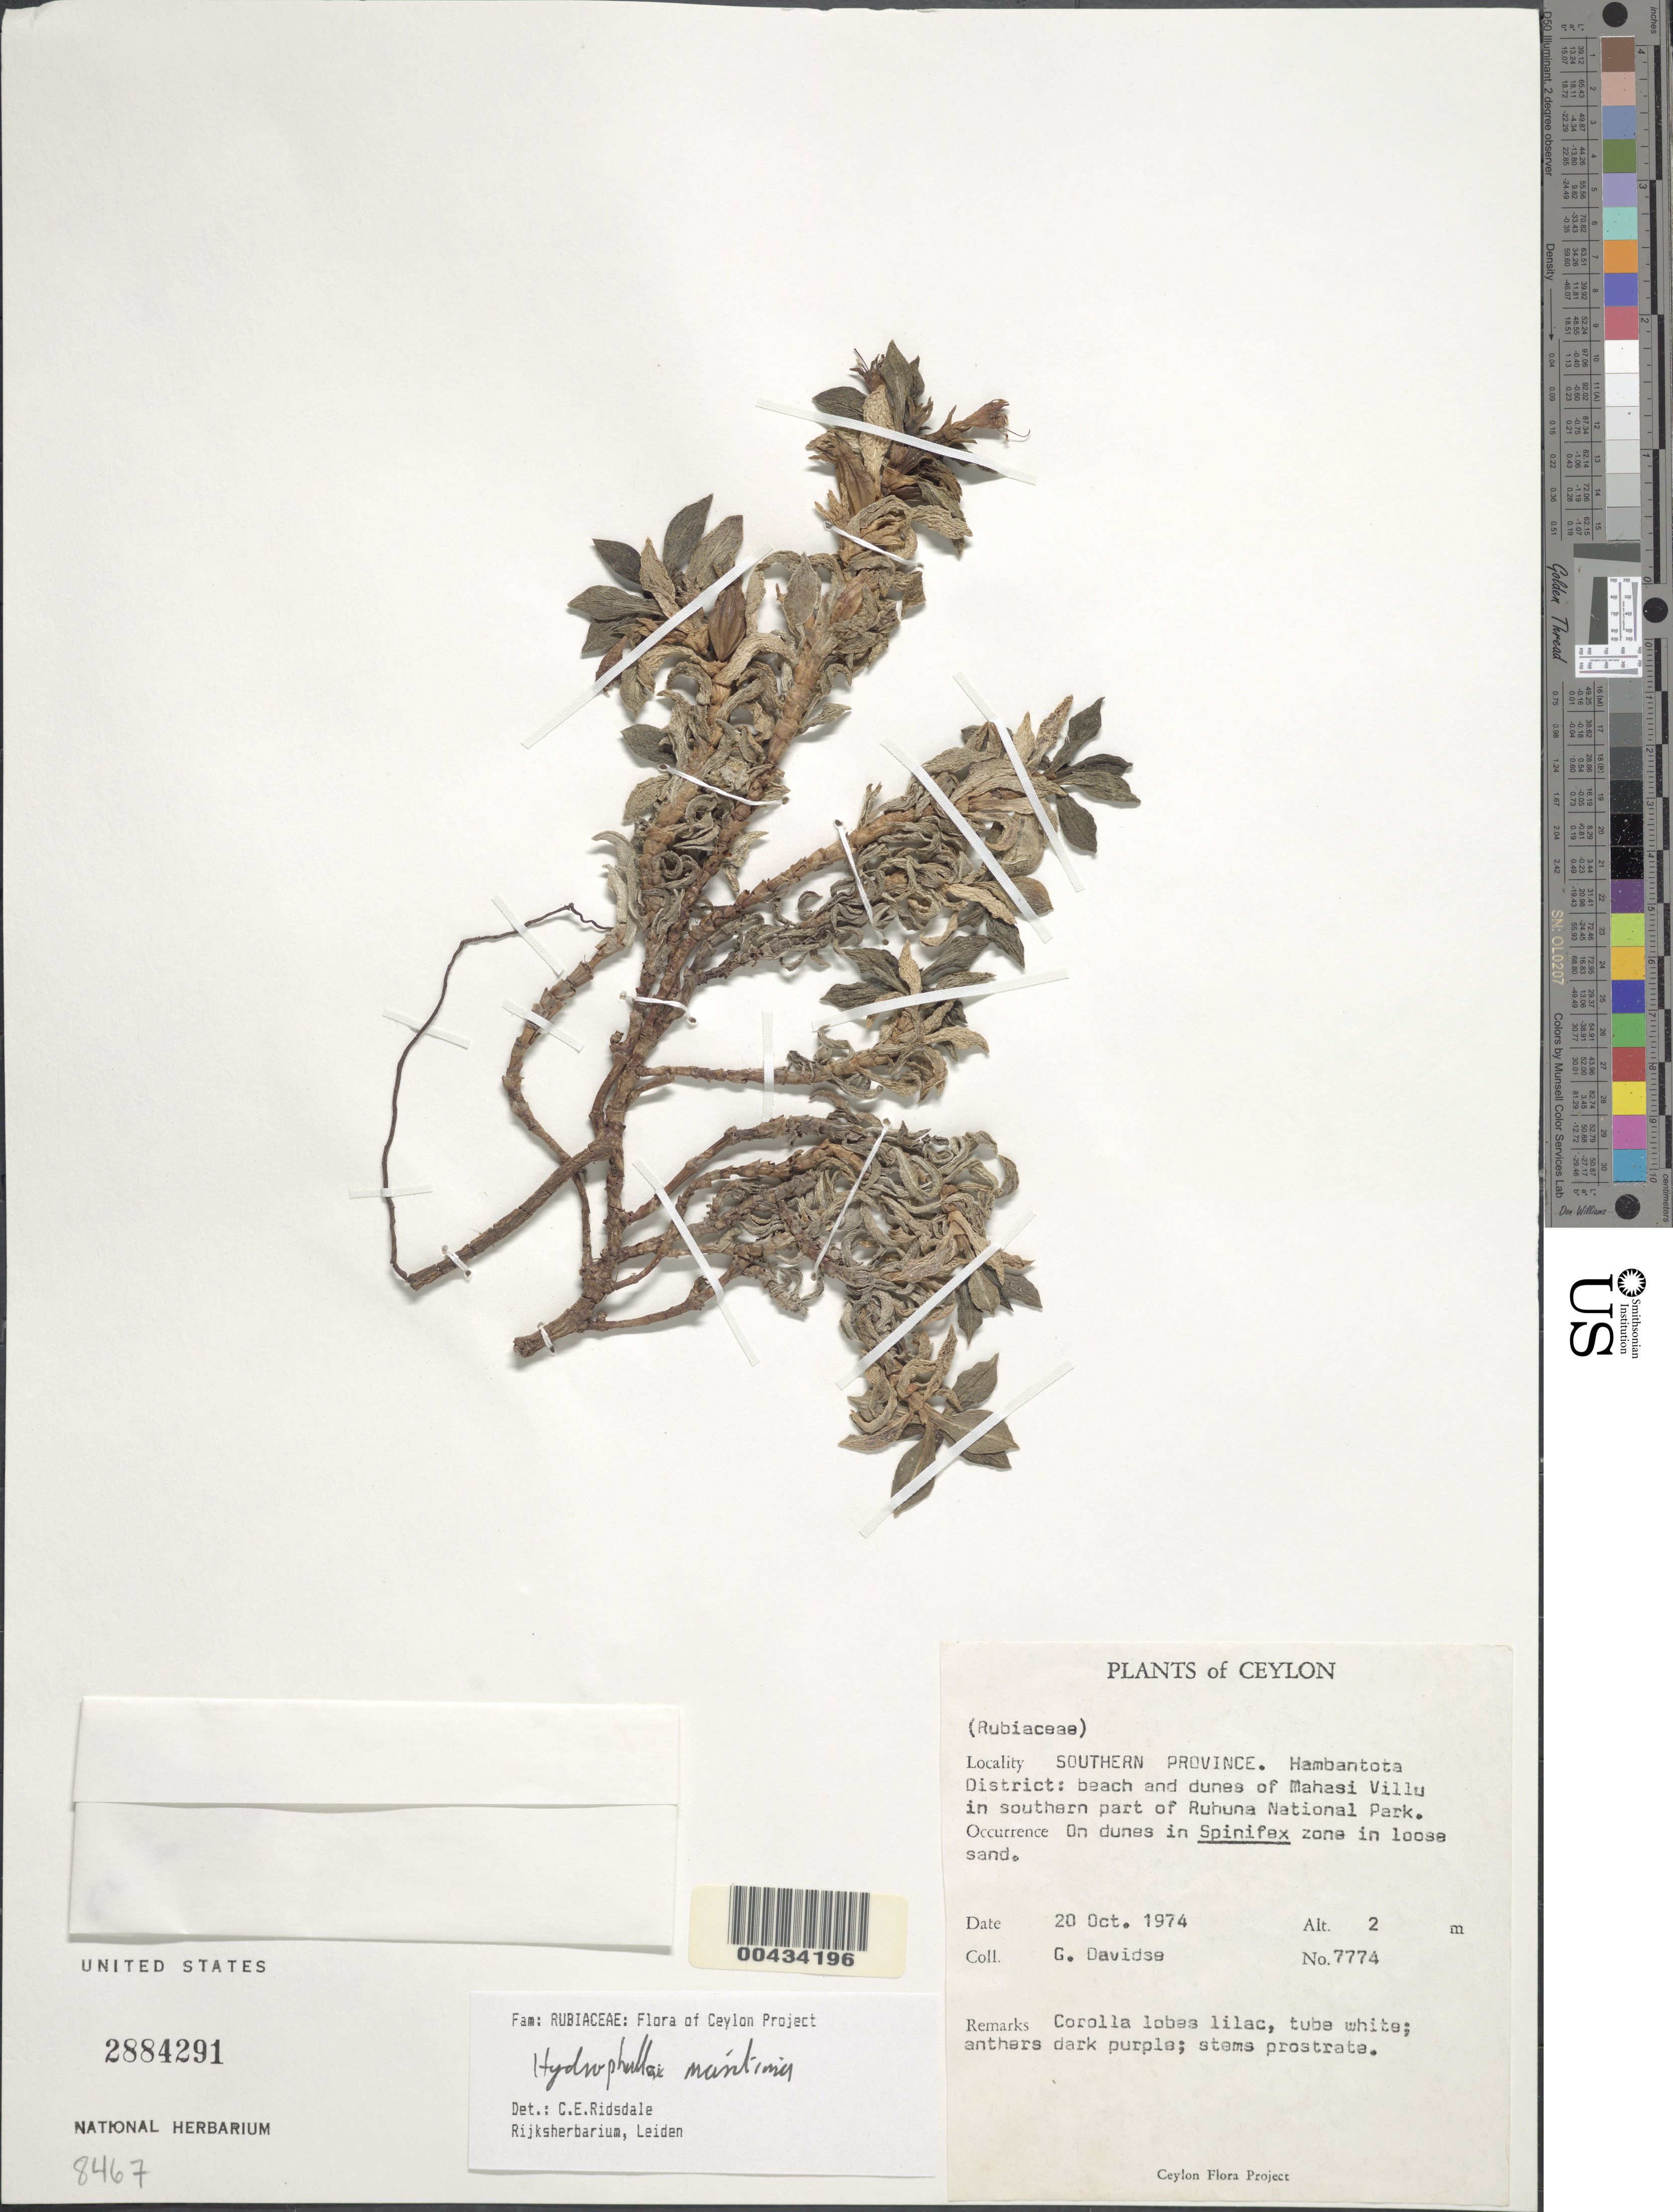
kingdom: Plantae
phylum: Tracheophyta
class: Magnoliopsida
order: Gentianales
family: Rubiaceae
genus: Hydrophylax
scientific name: Hydrophylax maritima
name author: L. f.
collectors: G. Davidse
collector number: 7774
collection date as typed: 20 Oct 1974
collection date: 1974-10-20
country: Sri Lanka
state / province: Southern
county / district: Hambantota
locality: Mahasi Villu in S part of Ruhuna Natl Park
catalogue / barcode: US 2884291